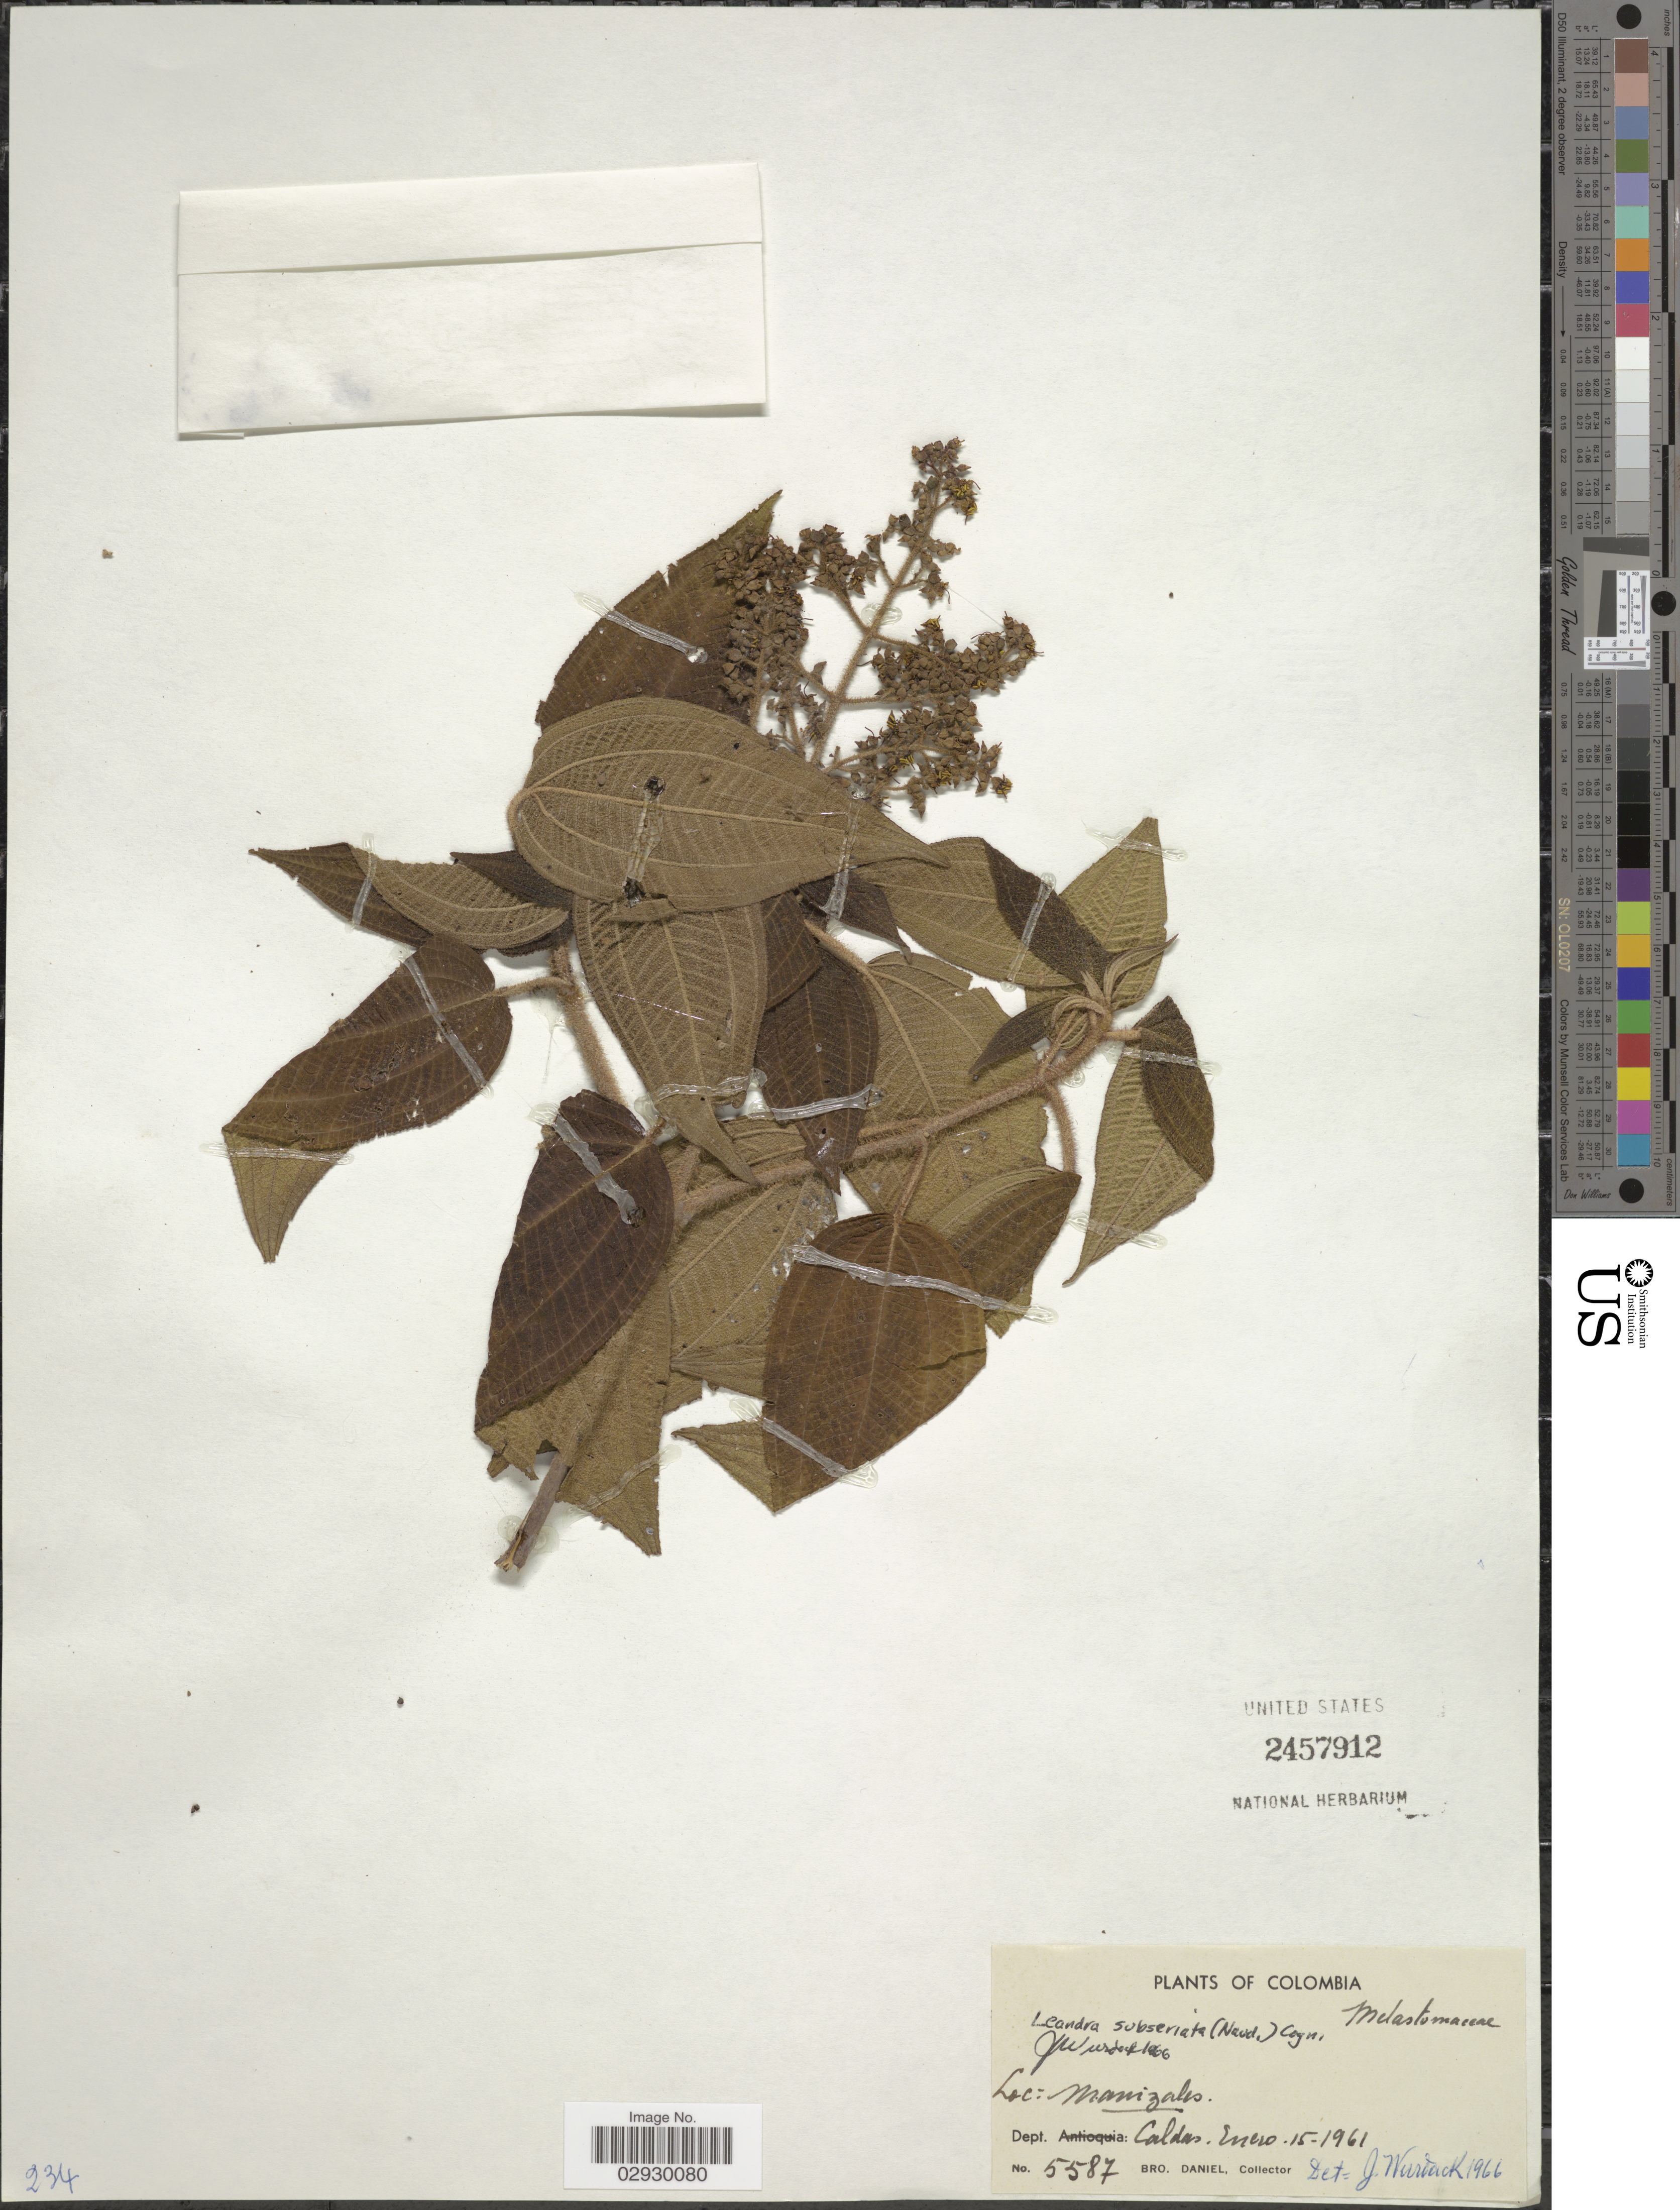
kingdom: Plantae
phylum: Tracheophyta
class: Magnoliopsida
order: Myrtales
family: Melastomataceae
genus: Leandra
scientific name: Leandra subseriata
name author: (Naudin) Cogn.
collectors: Bro. Daniel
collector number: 5587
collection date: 1961-01-15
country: Colombia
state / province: Caldas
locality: Manizales. Dept. Caldas.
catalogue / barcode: US 2457912